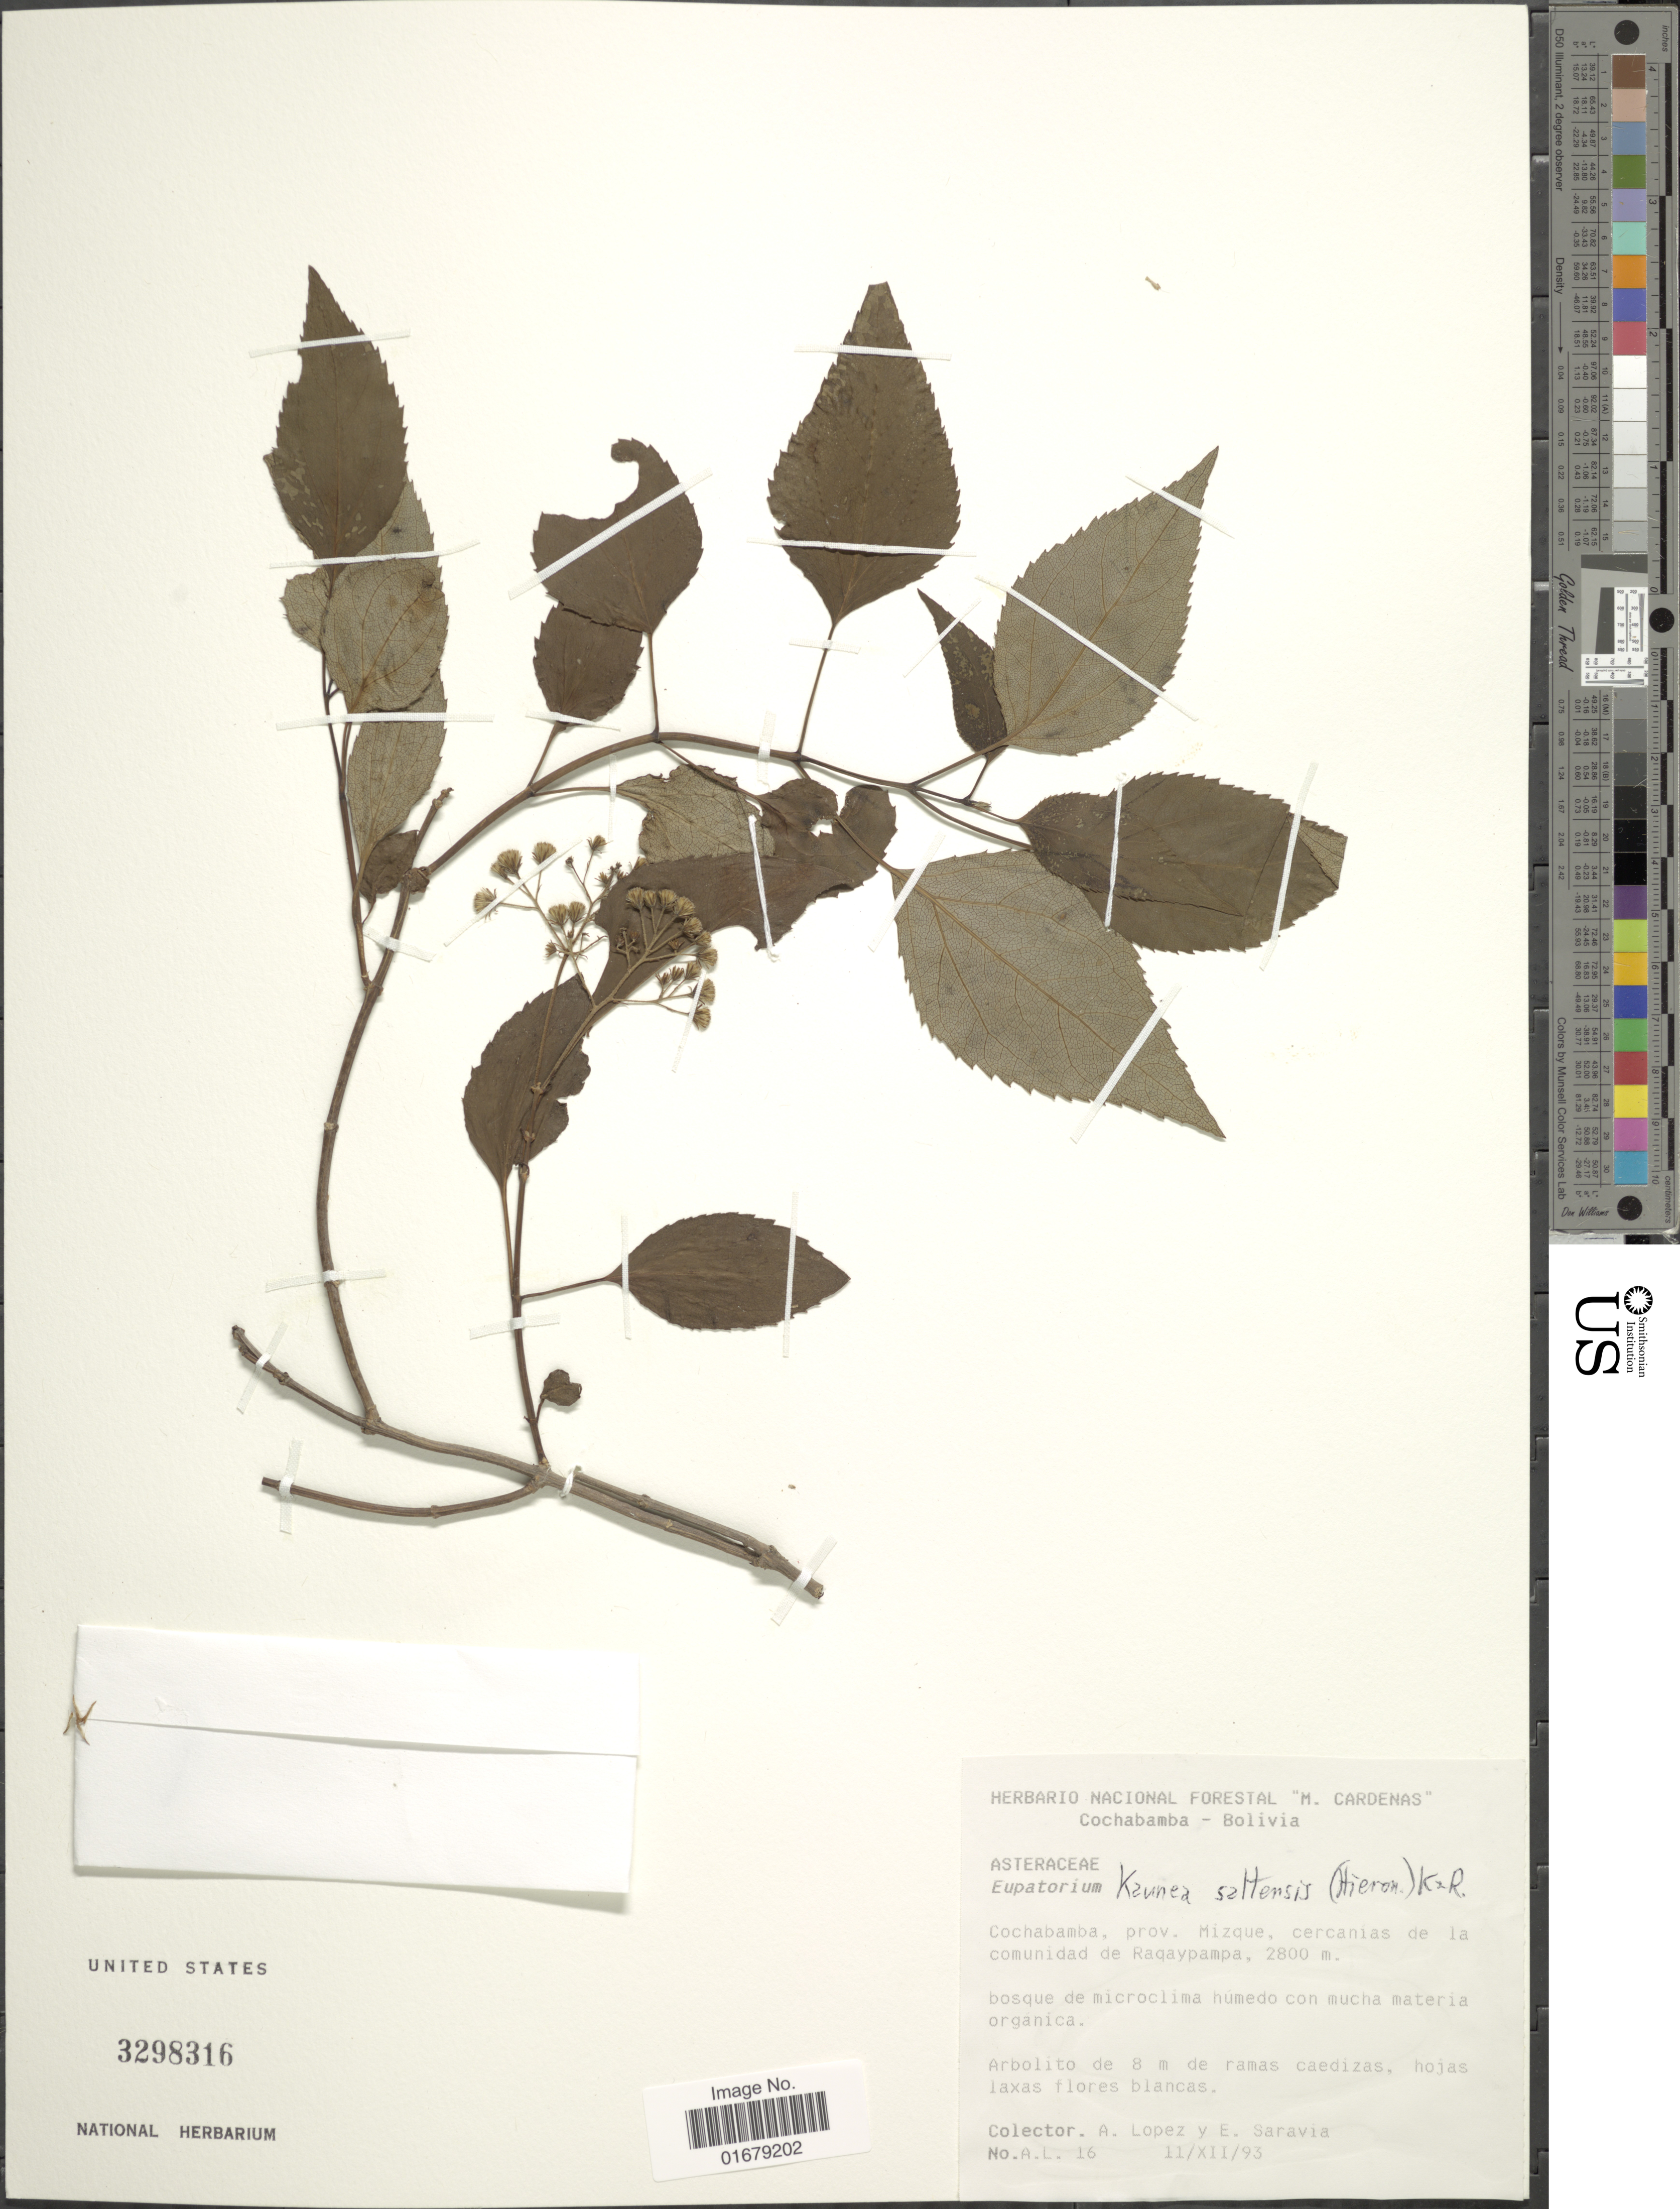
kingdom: Plantae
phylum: Tracheophyta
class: Magnoliopsida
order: Asterales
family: Asteraceae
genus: Kaunia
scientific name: Kaunia saltensis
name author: (Hieron.) R.M. King & H. Rob.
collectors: A. Lopez & E. Saravia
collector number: A.L. 16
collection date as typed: Transcribed d/m/y: 11/12/93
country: Bolivia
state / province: Cochabamba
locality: Cochabamba, prov. Mizque, cercanias de la comunidad de Raqaypampa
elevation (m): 2800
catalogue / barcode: US 3298316